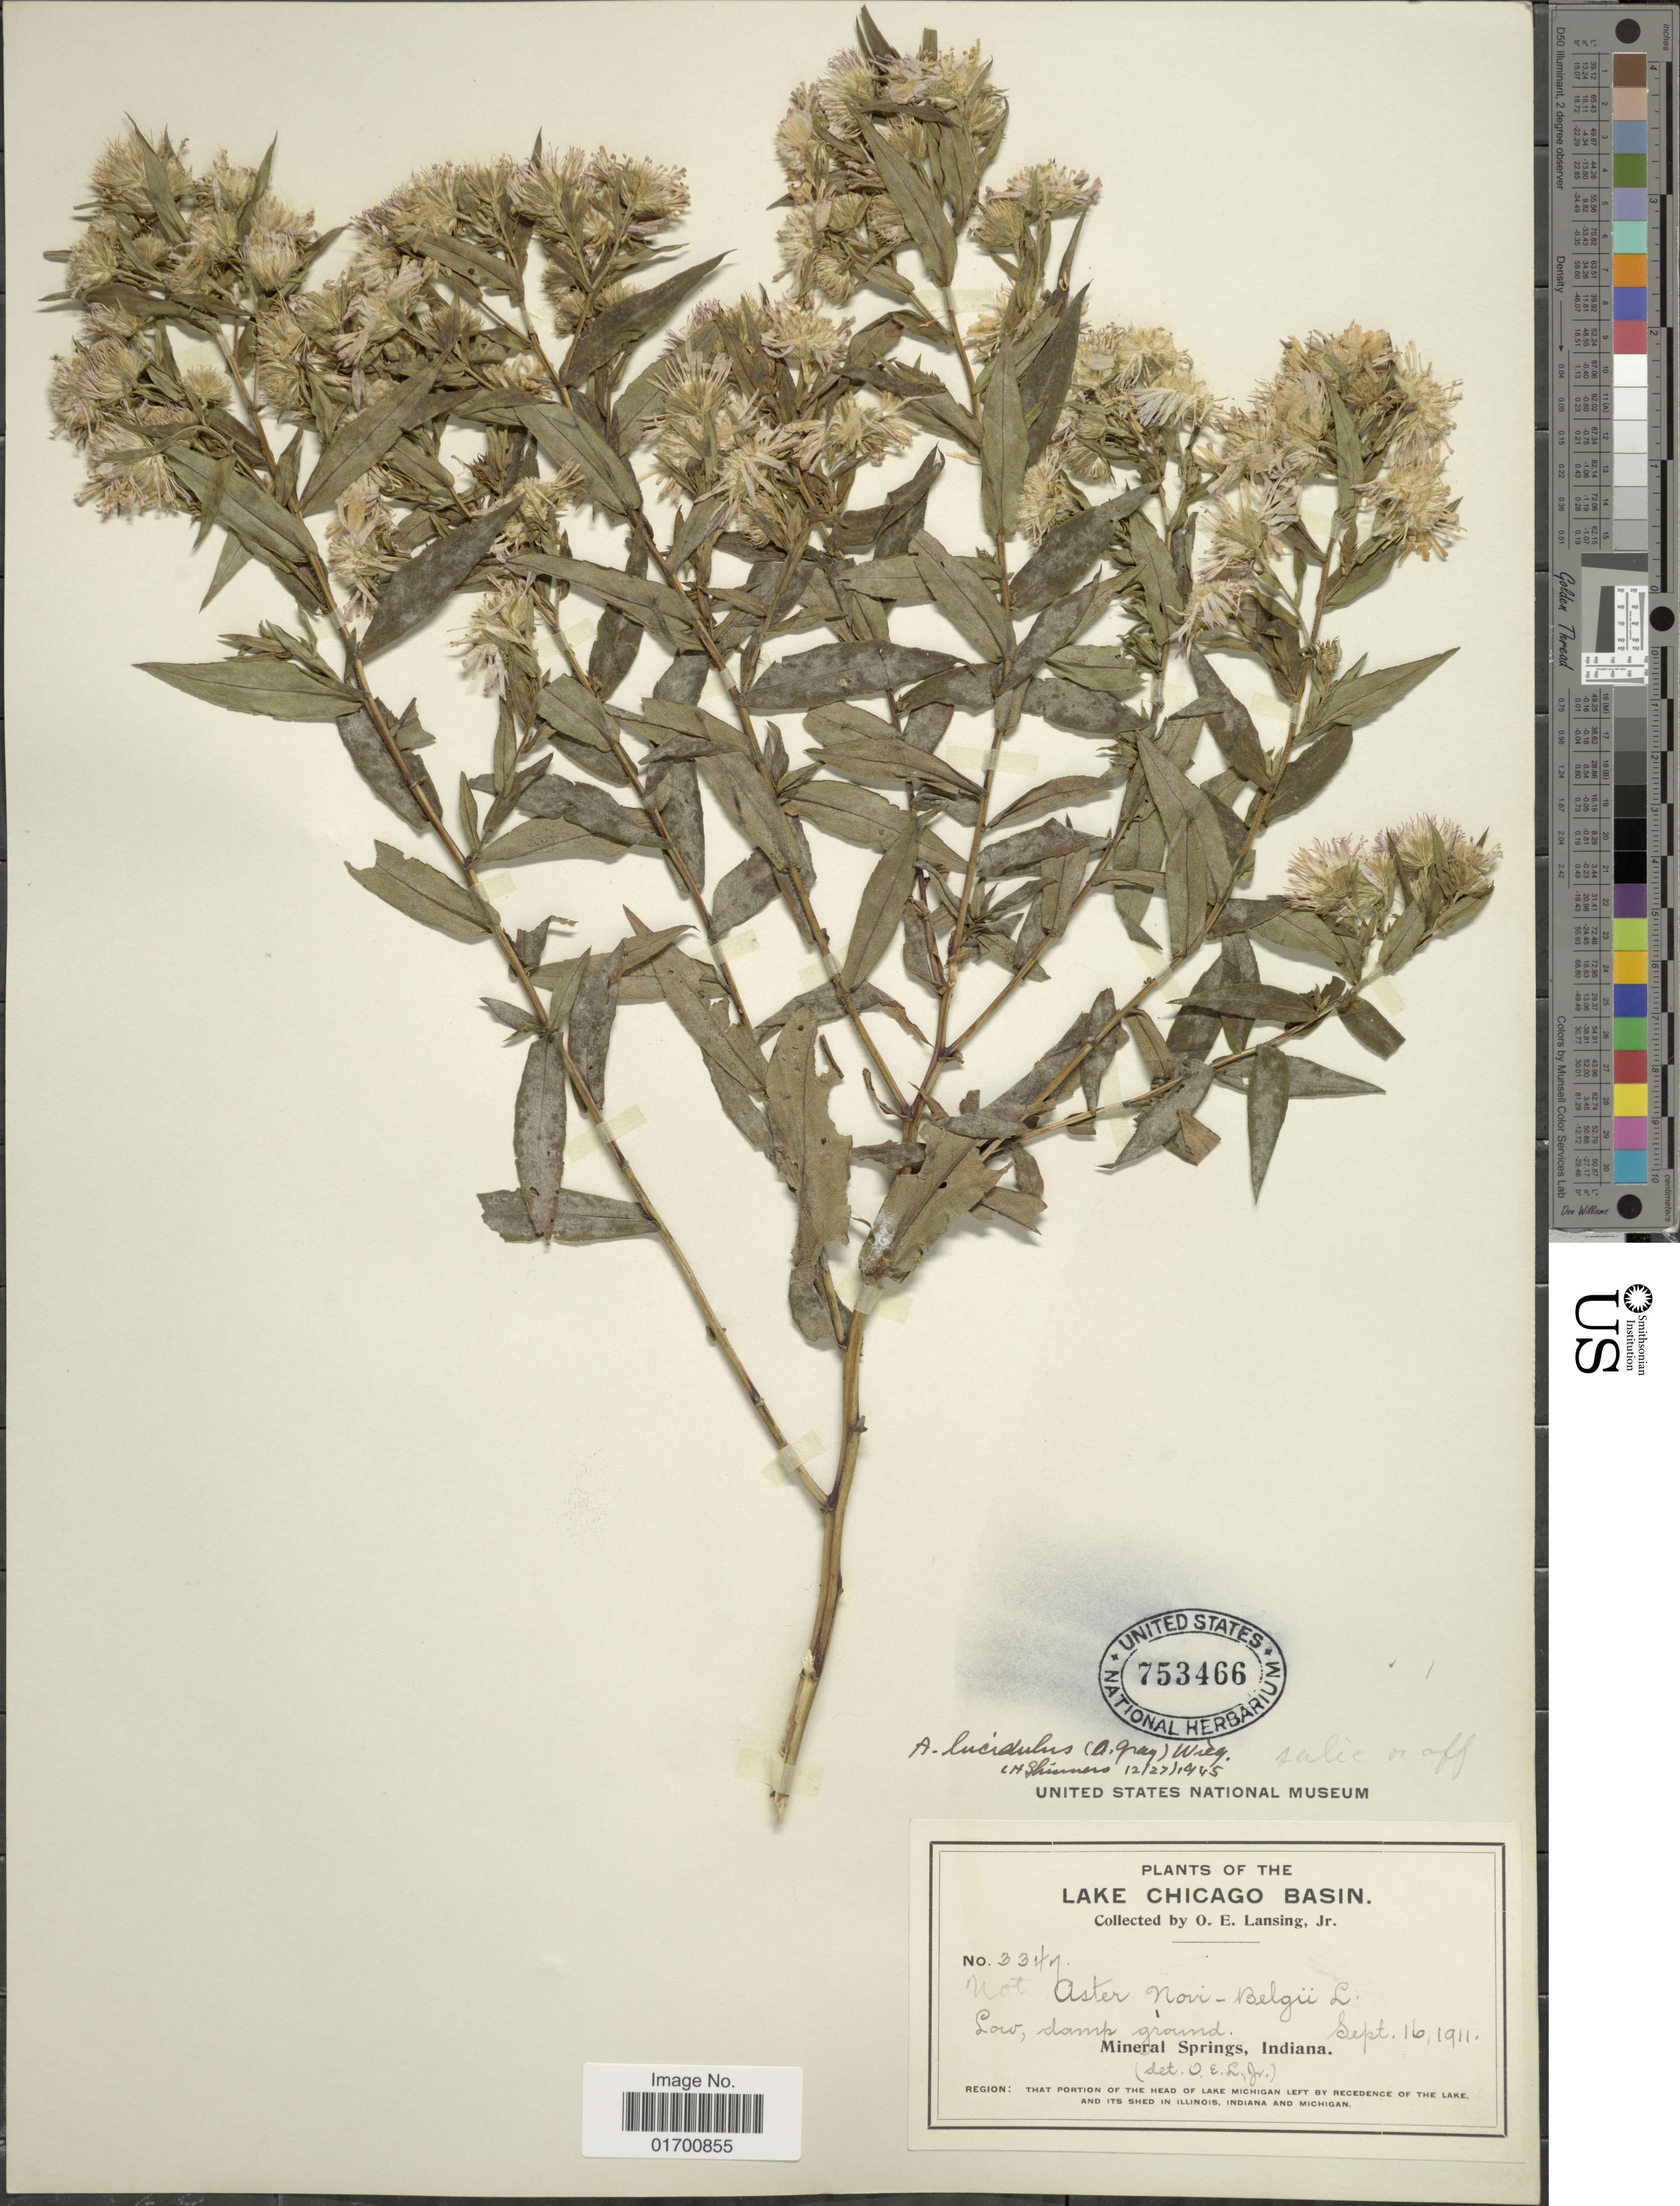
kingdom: Plantae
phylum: Tracheophyta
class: Magnoliopsida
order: Asterales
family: Asteraceae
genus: Symphyotrichum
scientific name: Symphyotrichum firmum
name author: (Nees) G.L. Nesom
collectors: O. Lansing Jr.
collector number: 3349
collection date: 1911-09-16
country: United States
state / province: Indiana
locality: Lake Chicago Basin, Low, damp ground, Mineral Springs, Region: That Portion of the Head of Lake Michigan left by Recedence of the Lake and its Shed in Illinois, Indiana and Michigan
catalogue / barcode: US 753466